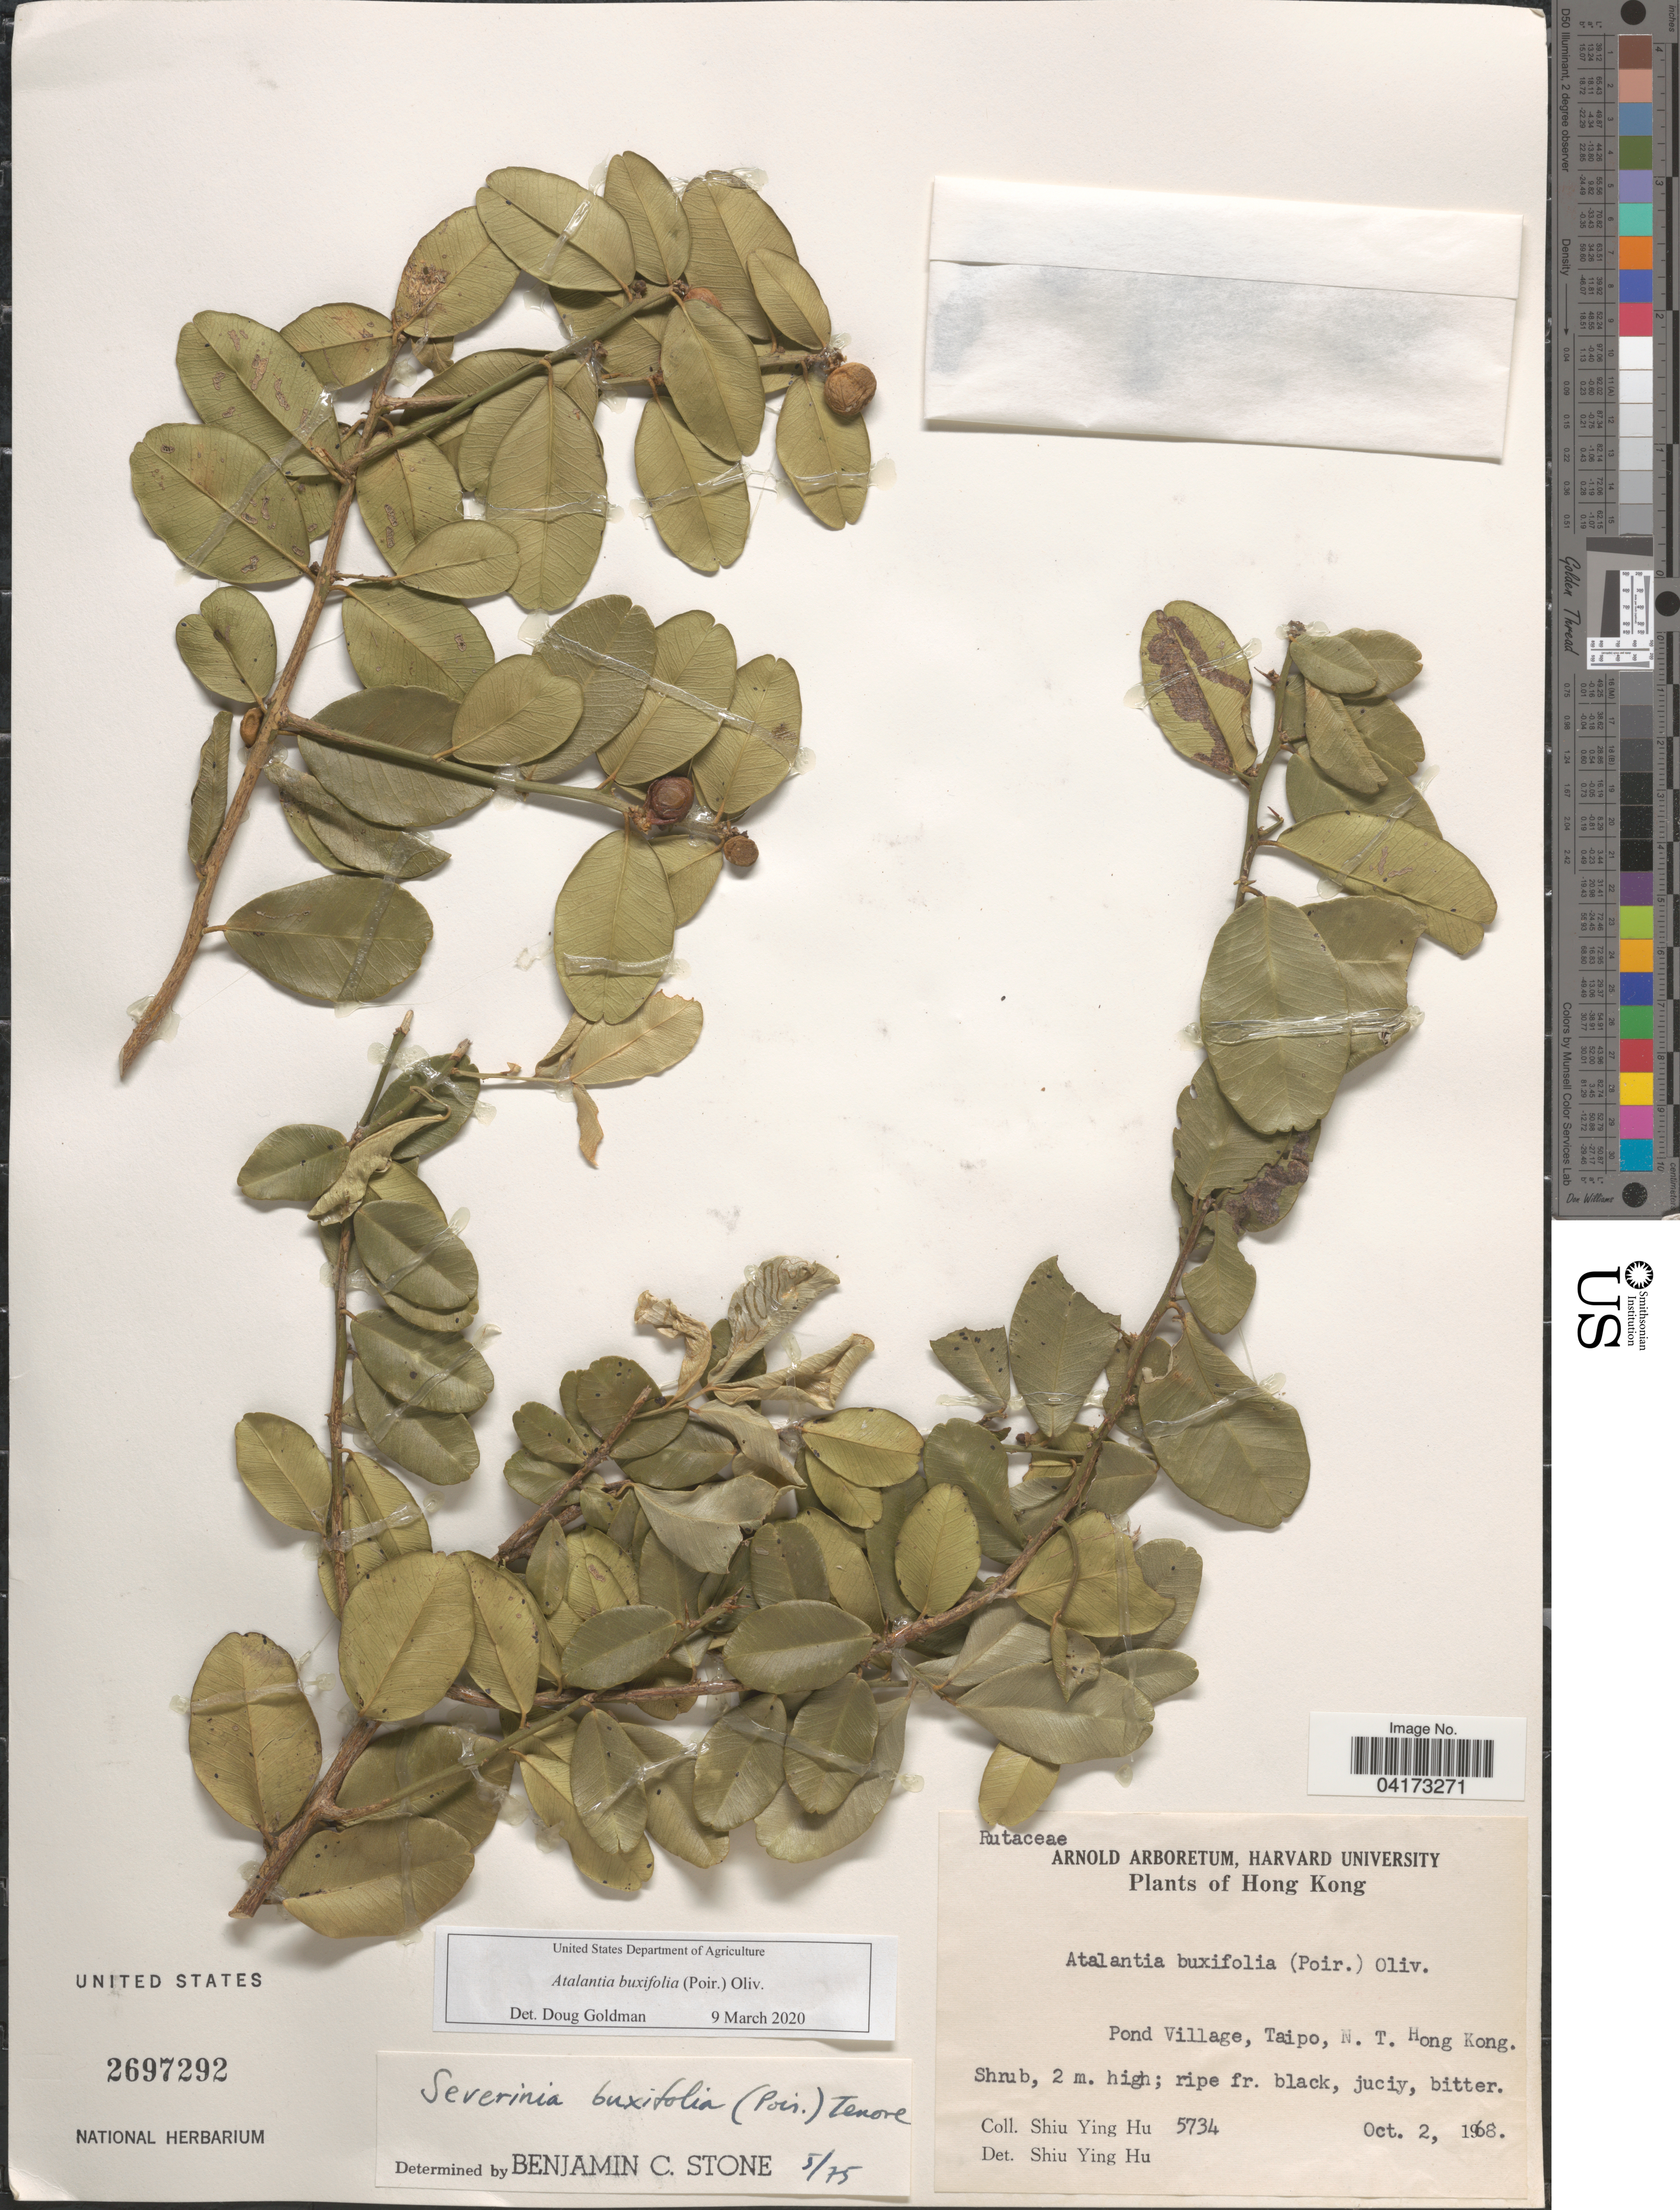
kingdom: Plantae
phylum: Tracheophyta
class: Magnoliopsida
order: Sapindales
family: Rutaceae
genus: Atalantia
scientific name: Atalantia buxifolia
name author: (Poir.) Oliv.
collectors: S. Y. Hu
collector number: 5734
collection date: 1968-10-02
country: China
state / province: Hong Kong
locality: Pond Village, Taipo, N. T. Hong Kong.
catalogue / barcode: US 2697292